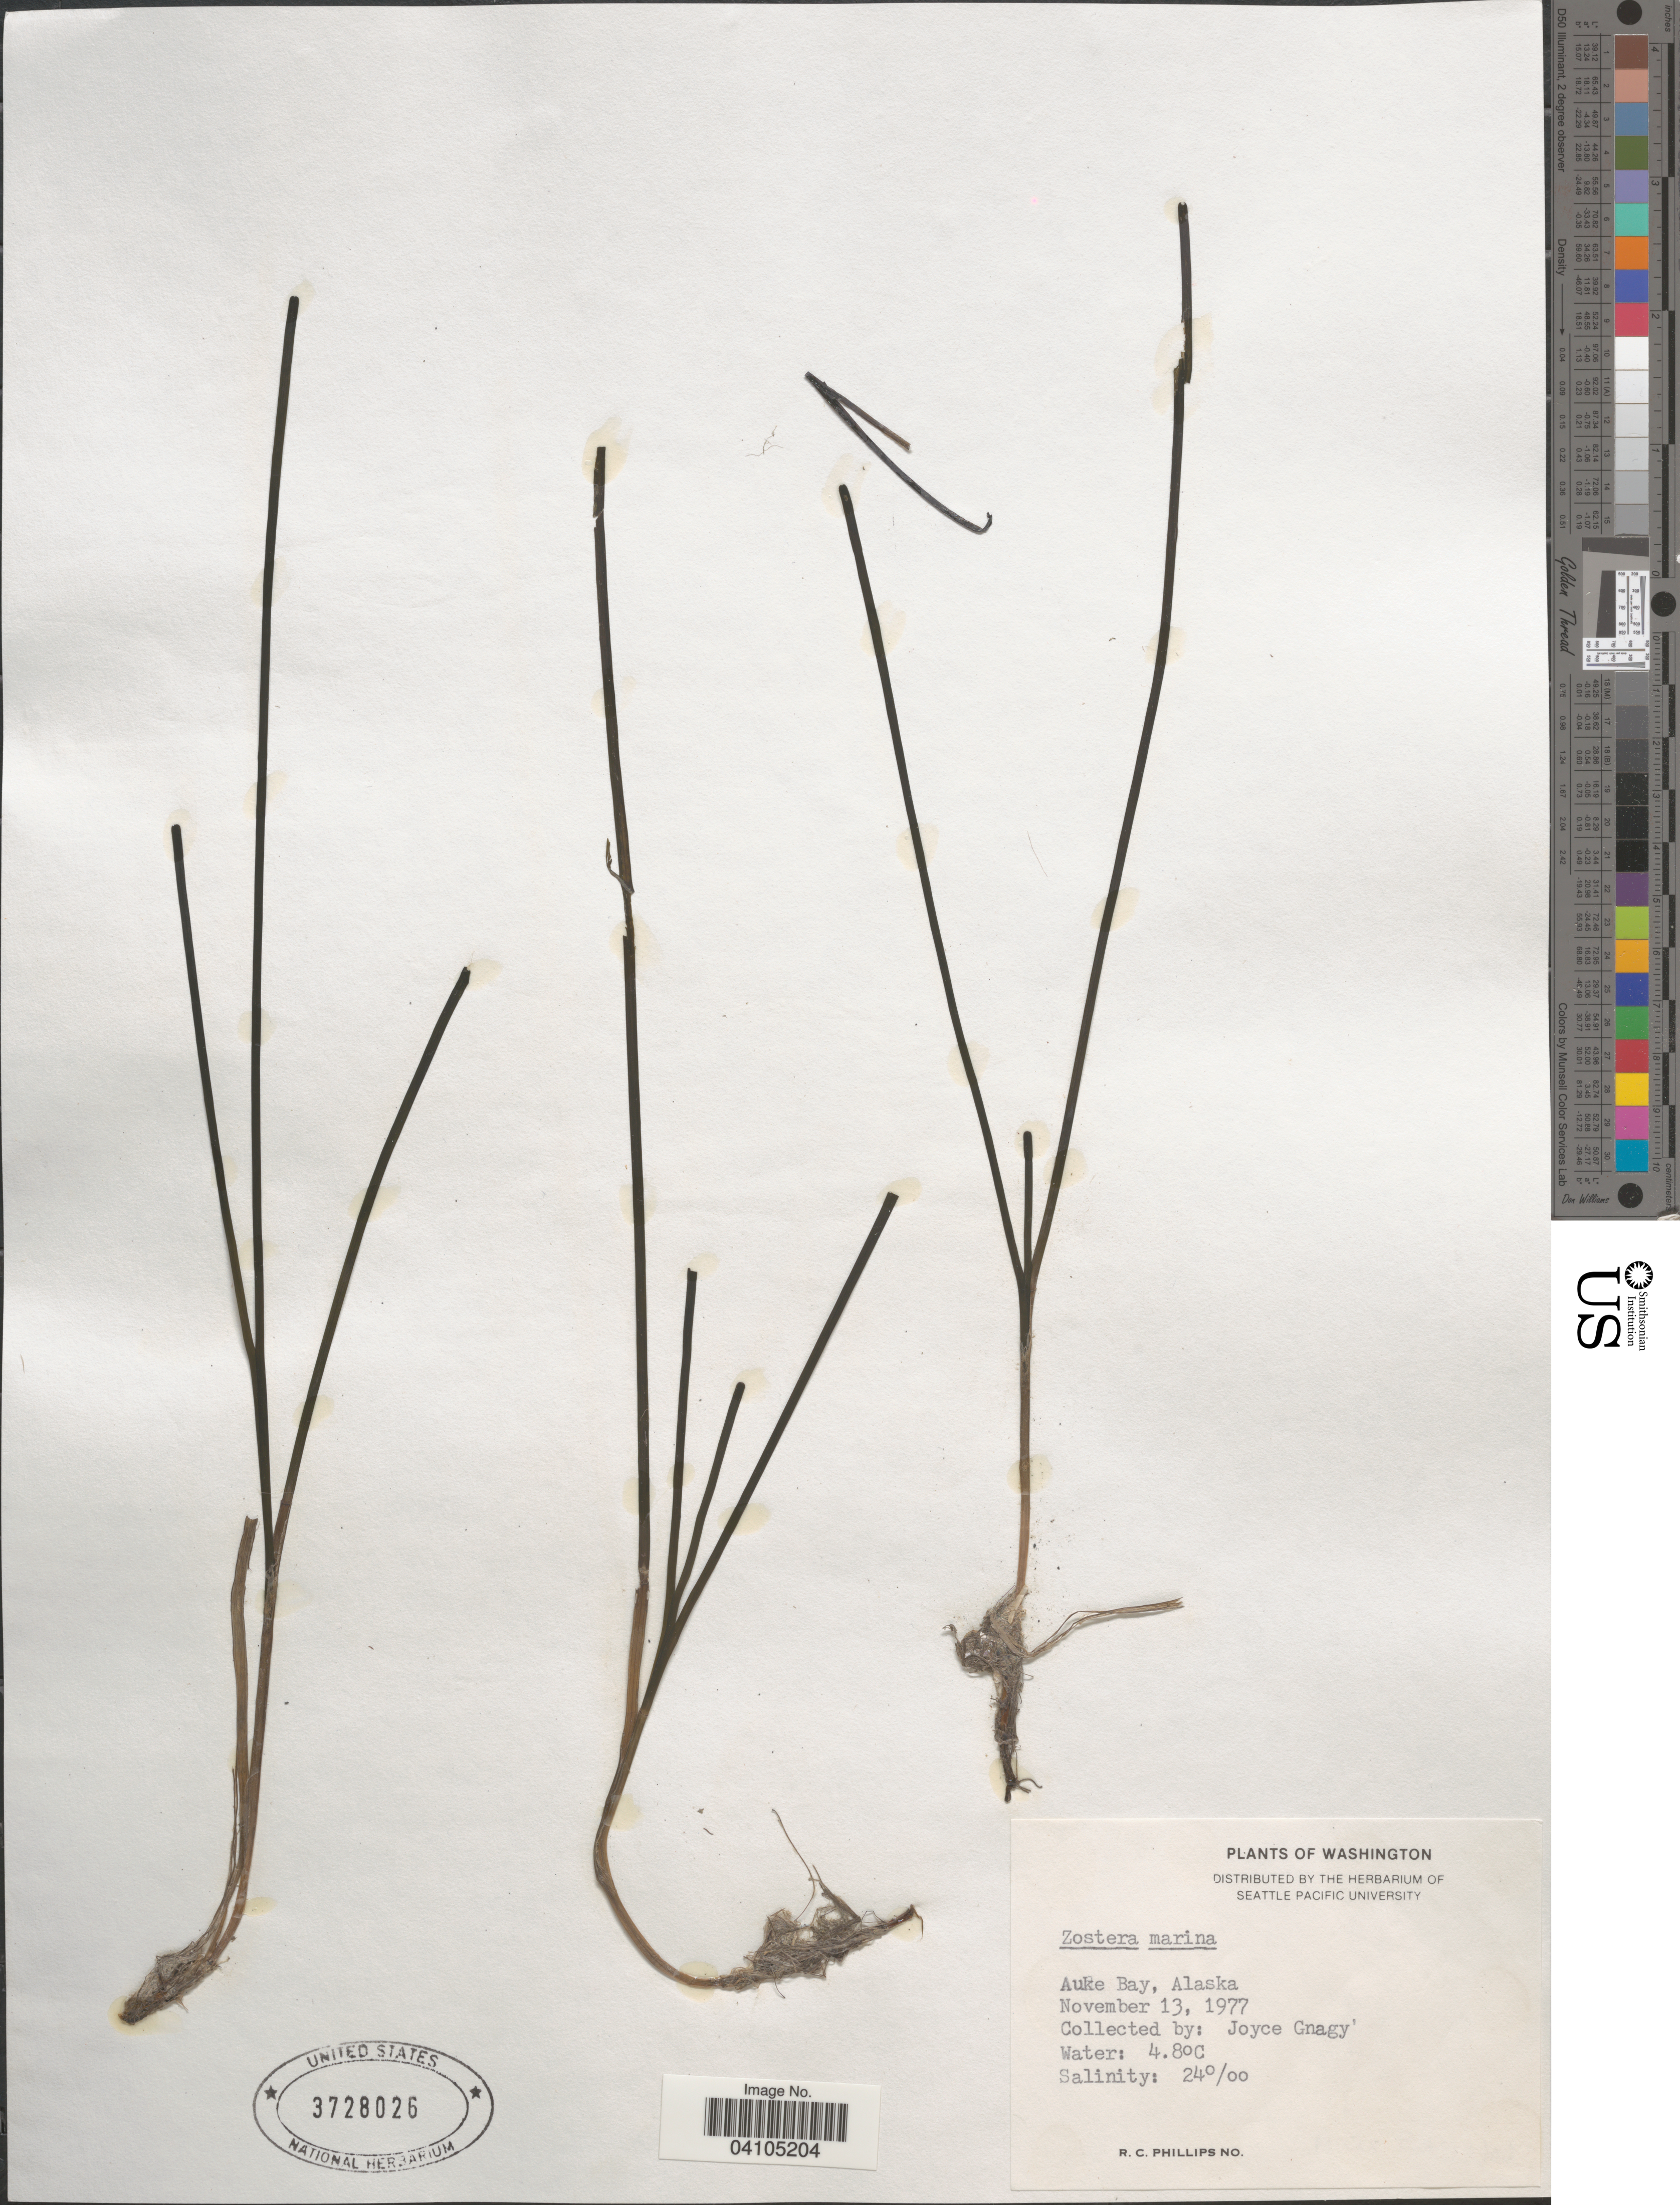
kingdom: Plantae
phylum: Tracheophyta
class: Liliopsida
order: Alismatales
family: Zosteraceae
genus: Zostera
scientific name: Zostera marina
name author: L.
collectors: J. Gnagy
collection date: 1977-11-13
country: United States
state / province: Alaska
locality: Auke Bay.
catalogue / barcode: US 3728026